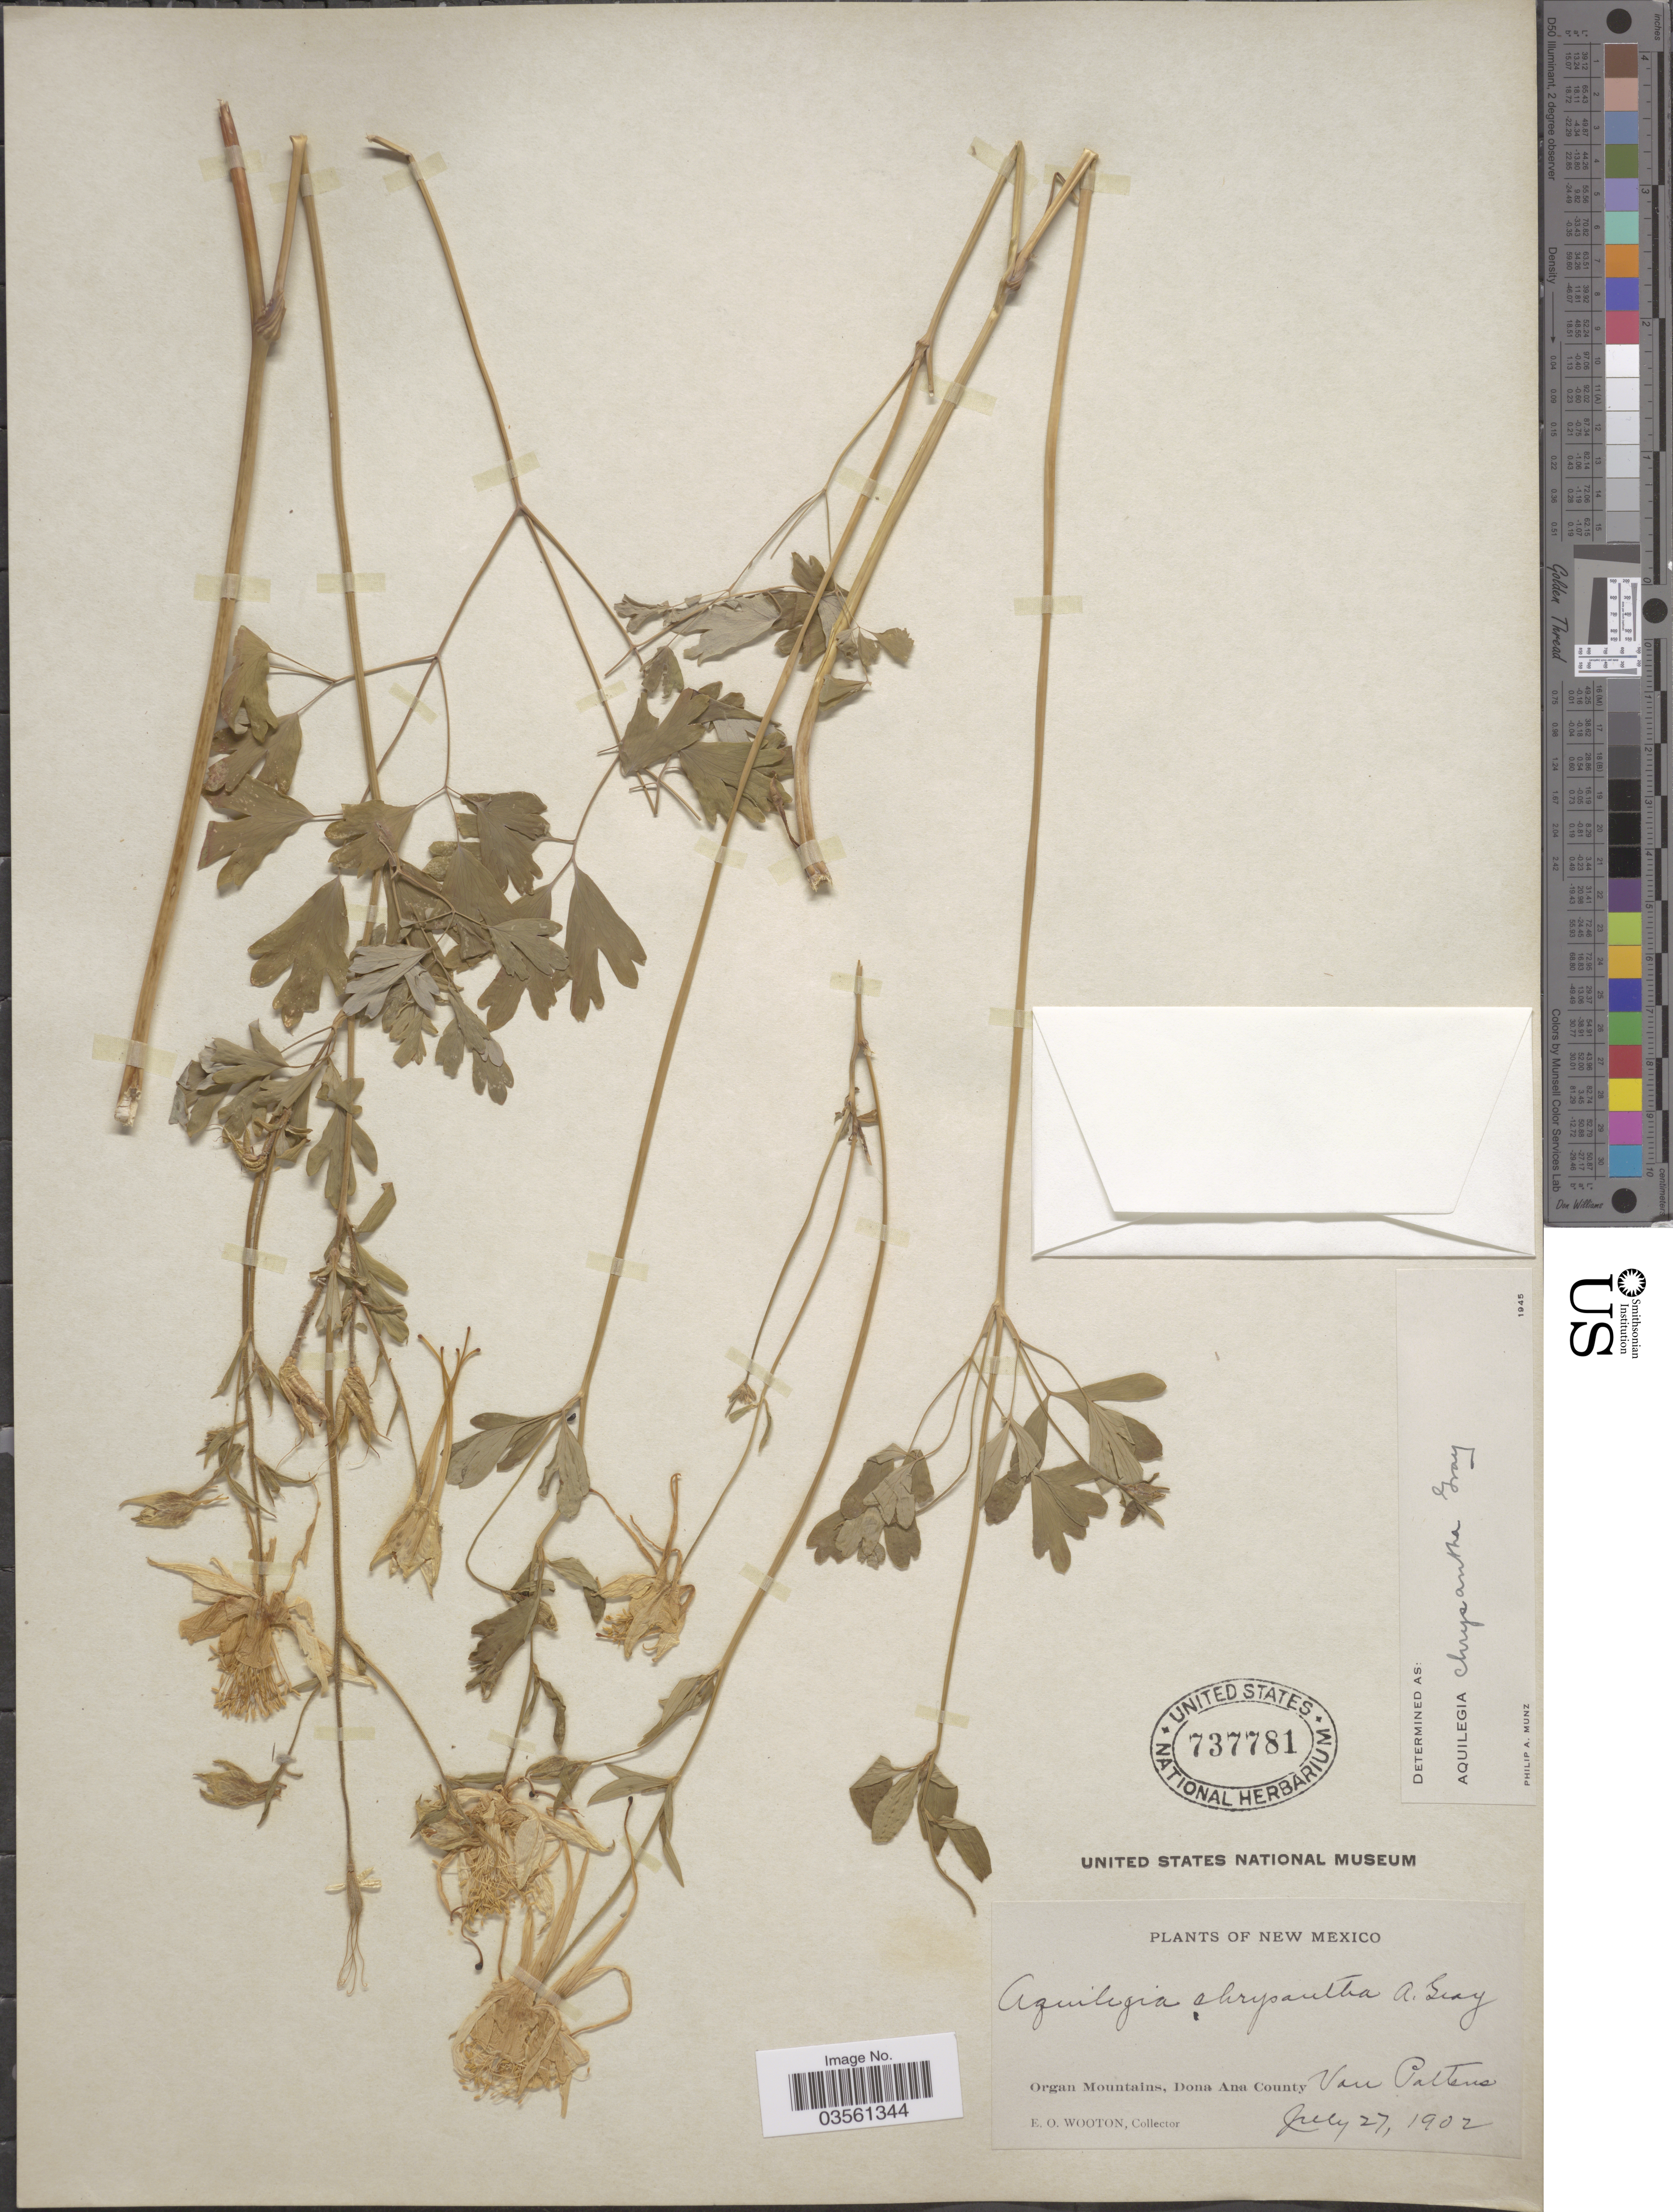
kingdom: Plantae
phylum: Tracheophyta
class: Magnoliopsida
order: Ranunculales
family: Ranunculaceae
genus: Aquilegia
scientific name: Aquilegia chrysantha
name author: A. Gray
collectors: E. O. Wooton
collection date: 1902-07-27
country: United States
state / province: New Mexico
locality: Organ Mountains, Dona Ana County. Van Pattens.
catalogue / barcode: US 737781